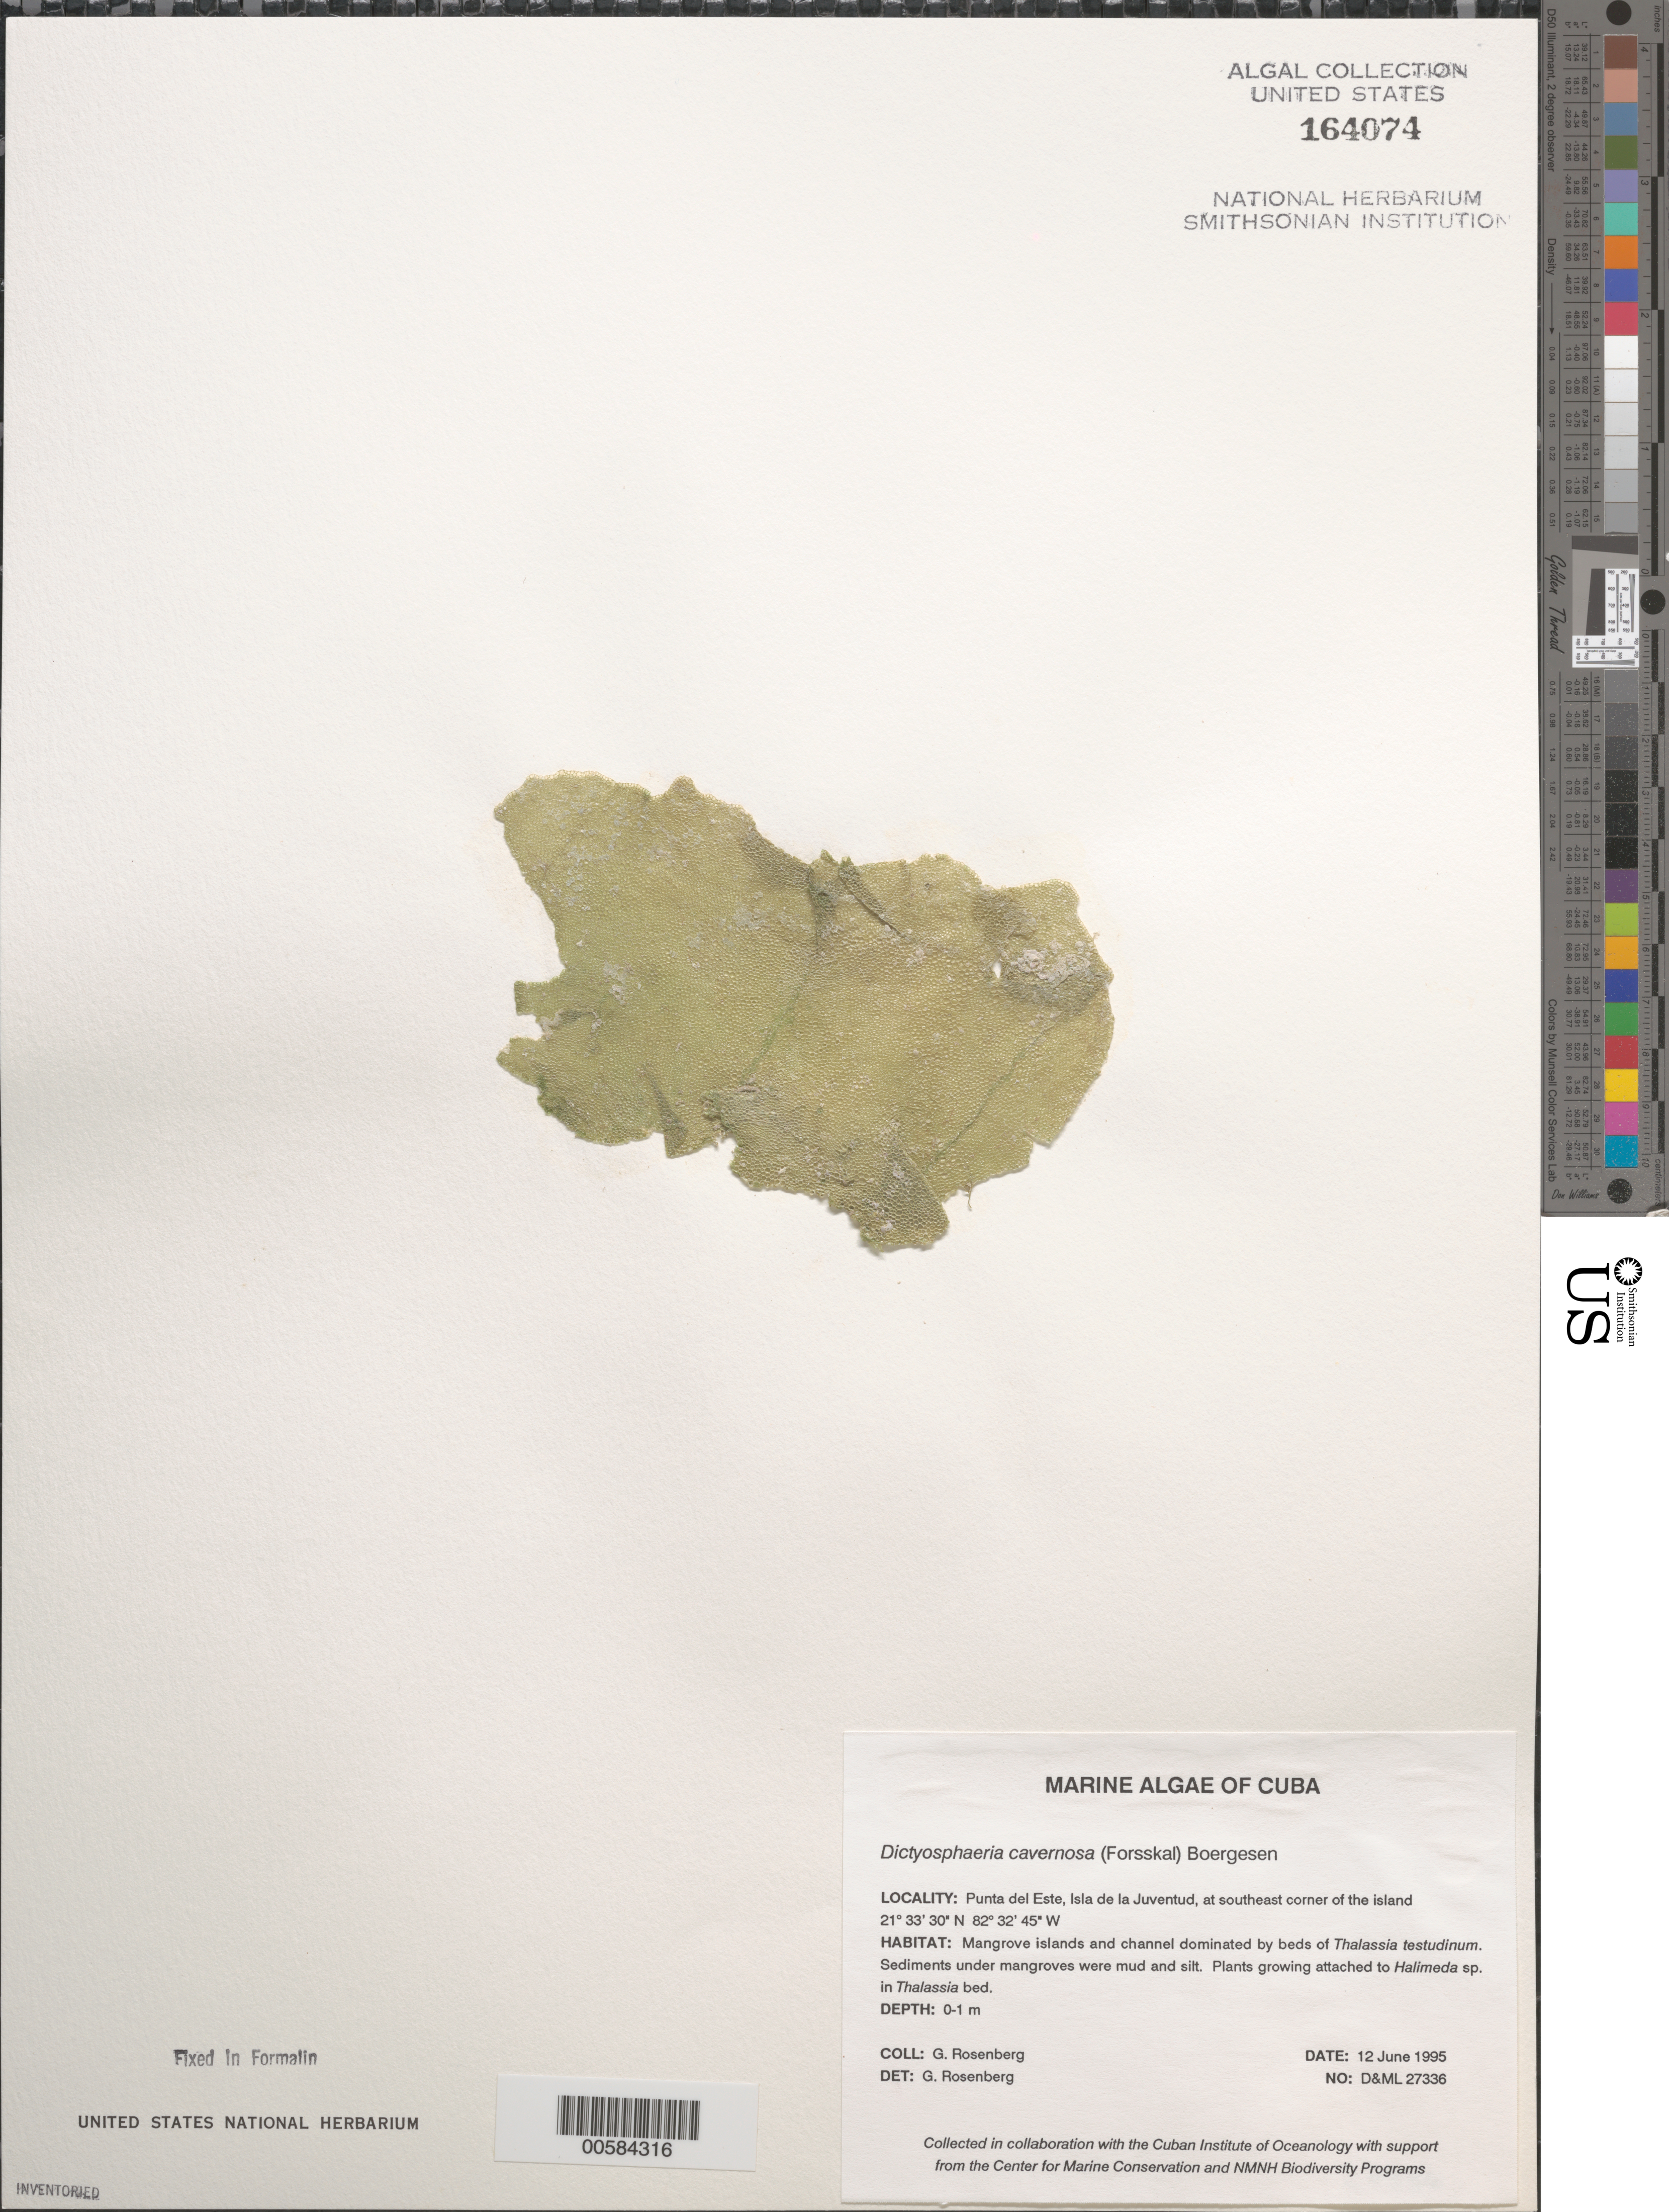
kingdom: Plantae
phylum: Chlorophyta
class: Ulvophyceae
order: Siphonocladales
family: Siphonocladaceae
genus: Dictyosphaeria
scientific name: Dictyosphaeria cavernosa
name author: (Forssk.) Børgesen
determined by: Rosenberg, G.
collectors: G. Rosenberg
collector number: D&ML 27336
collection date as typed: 12 Jun 1995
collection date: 1995-06-12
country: Cuba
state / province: Isla de La Juventud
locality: Isla de la juventud, punta del este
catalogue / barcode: US 164074